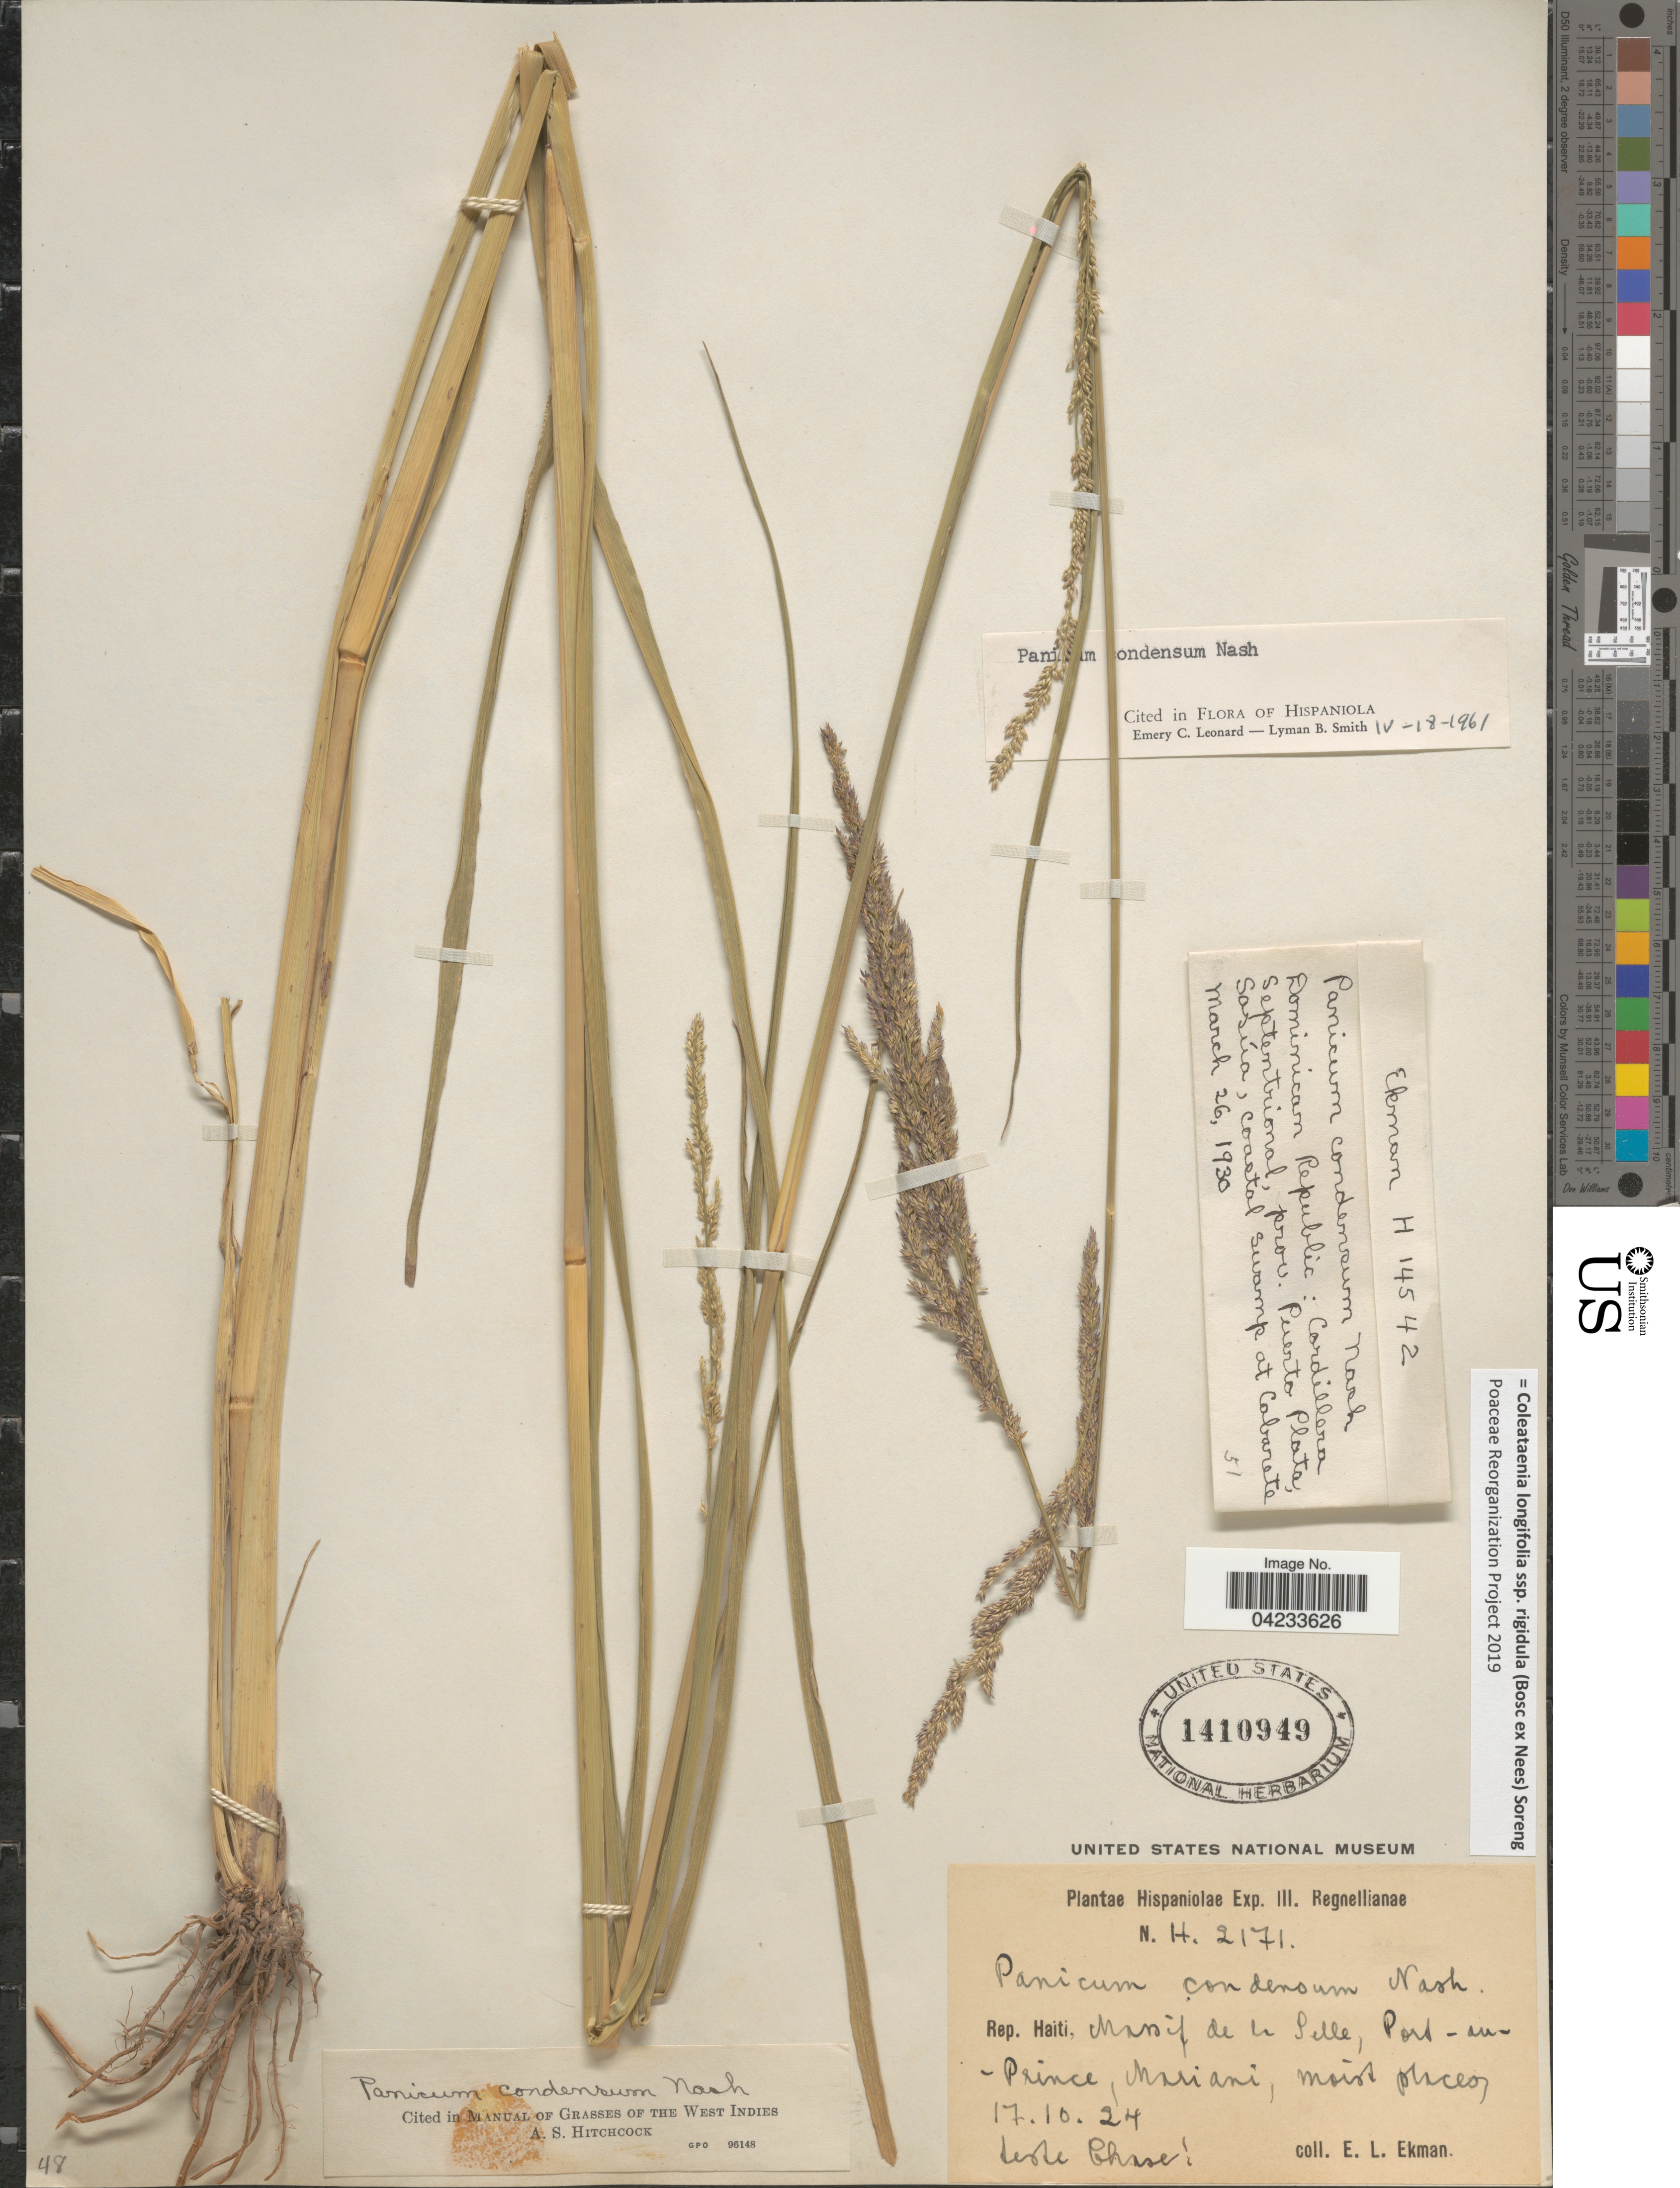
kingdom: Plantae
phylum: Tracheophyta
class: Liliopsida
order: Poales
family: Poaceae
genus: Coleataenia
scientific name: Coleataenia longifolia subsp. rigidula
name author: (Bosc ex Nees) Soreng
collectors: E. L. Ekman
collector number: H2171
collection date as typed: Transcribed d/m/y: 17/10/24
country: Haiti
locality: Hispaniolae Exp. III. Regnellianae. Rep. Haiti, Massif de la Selle, Port-au-Prince, Mariani.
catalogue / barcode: US 1410949-2